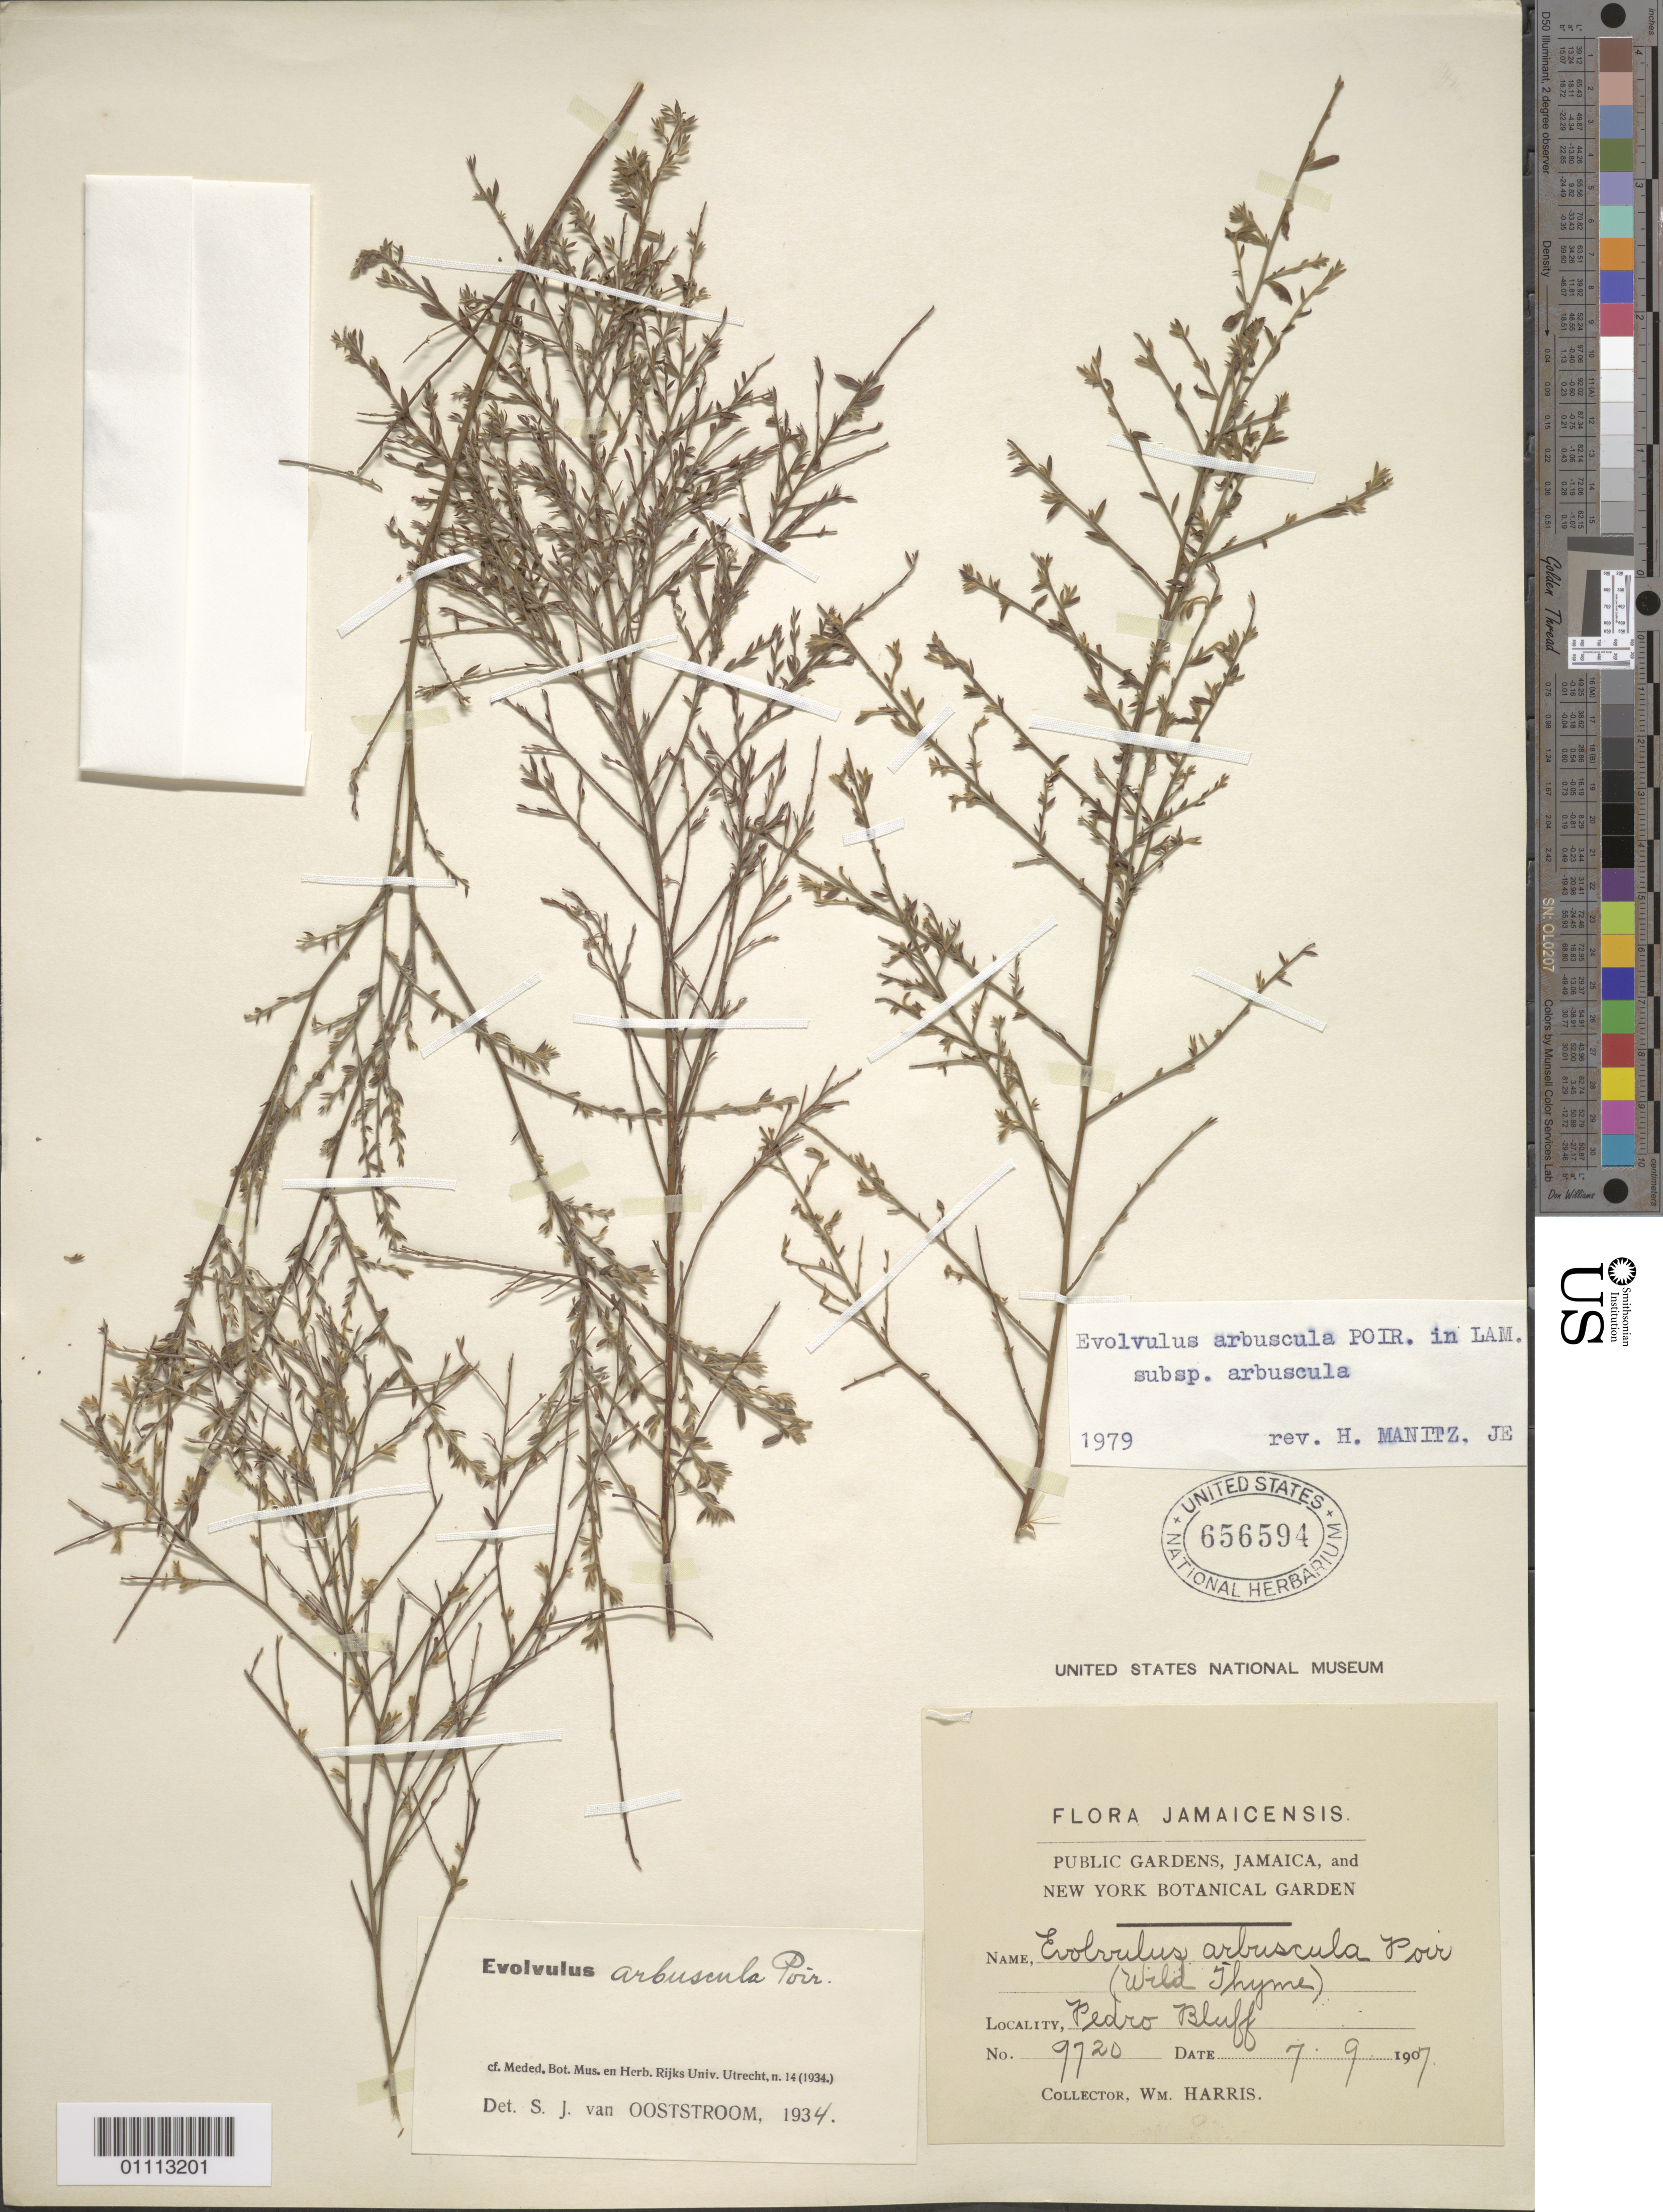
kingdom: Plantae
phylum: Tracheophyta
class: Magnoliopsida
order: Solanales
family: Convolvulaceae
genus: Evolvulus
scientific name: Evolvulus arbuscula var. arbuscula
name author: Poir.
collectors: W. Harris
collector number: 9720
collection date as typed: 07 Sep 1907 to 09 Jul 1907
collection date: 1907-07-09/1907-09-07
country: Jamaica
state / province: Saint Elizabeth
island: Jamaica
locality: Pedro Bluff.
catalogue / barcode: US 656594